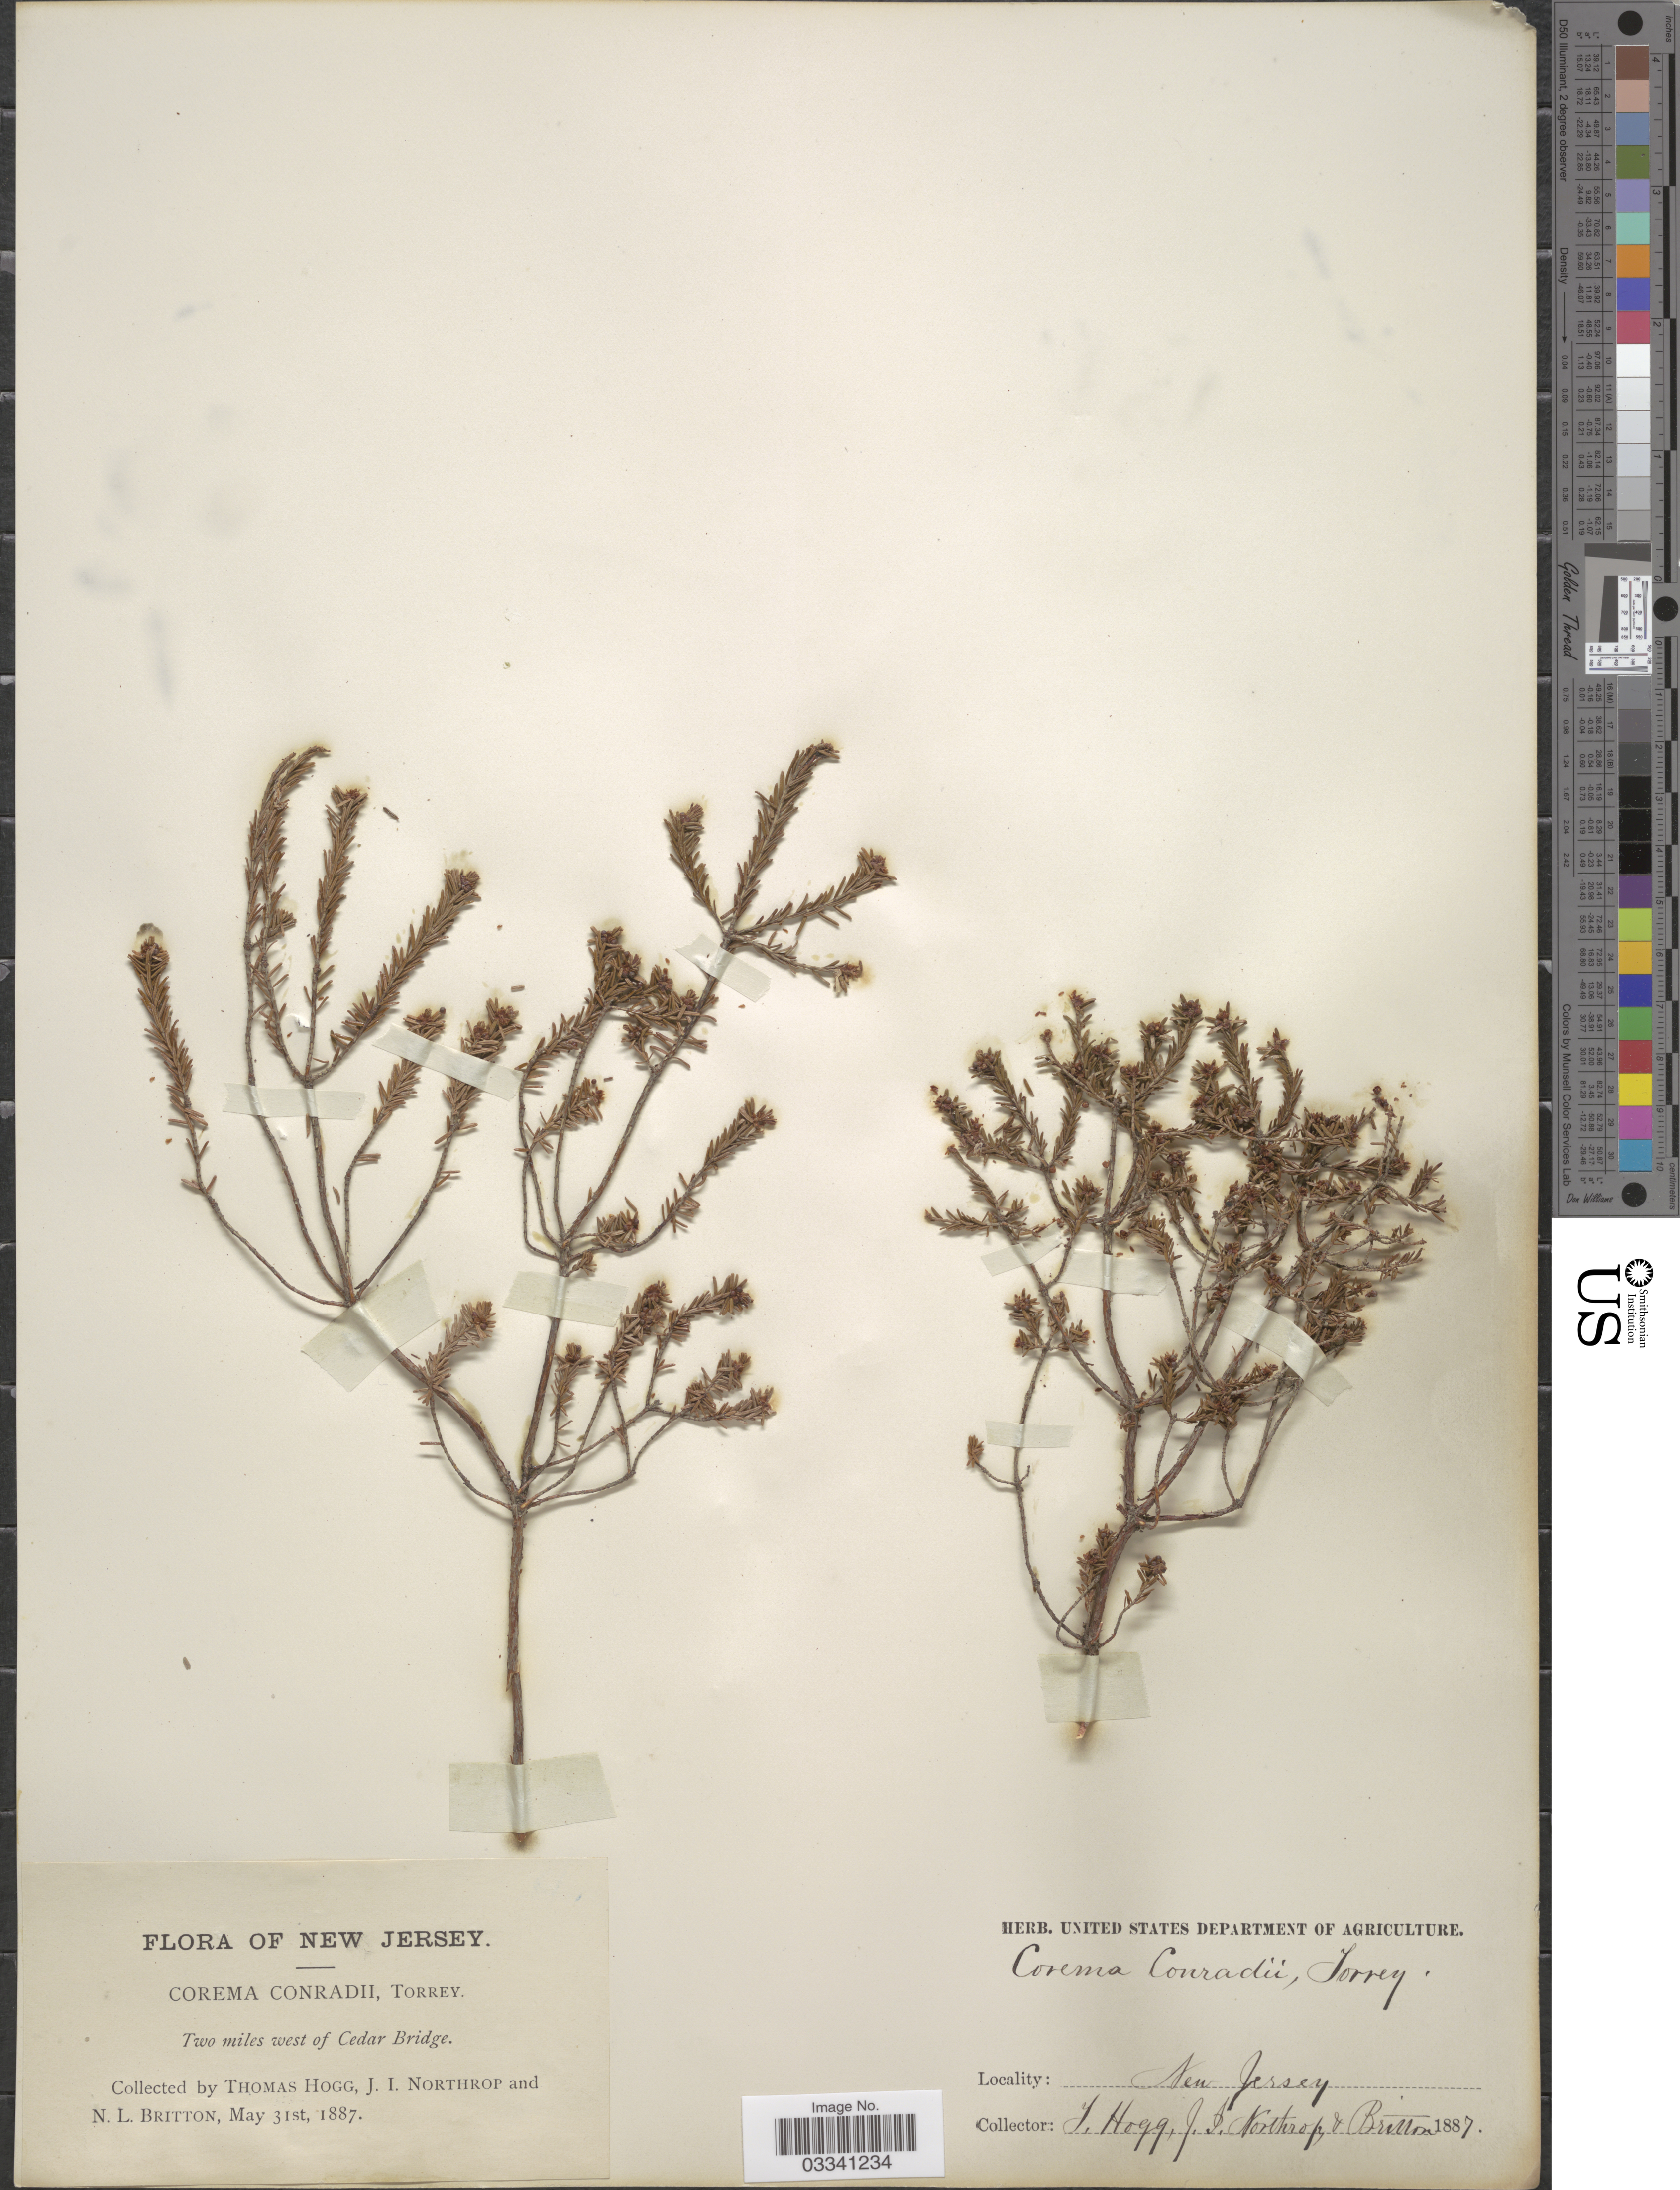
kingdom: Plantae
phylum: Tracheophyta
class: Magnoliopsida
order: Ericales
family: Ericaceae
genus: Corema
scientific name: Corema conradii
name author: Torr.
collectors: T. Hogg, J. Northrop & N. Britton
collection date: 1887-05-31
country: United States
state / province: New Jersey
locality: Two miles west of Cedar Bridge.